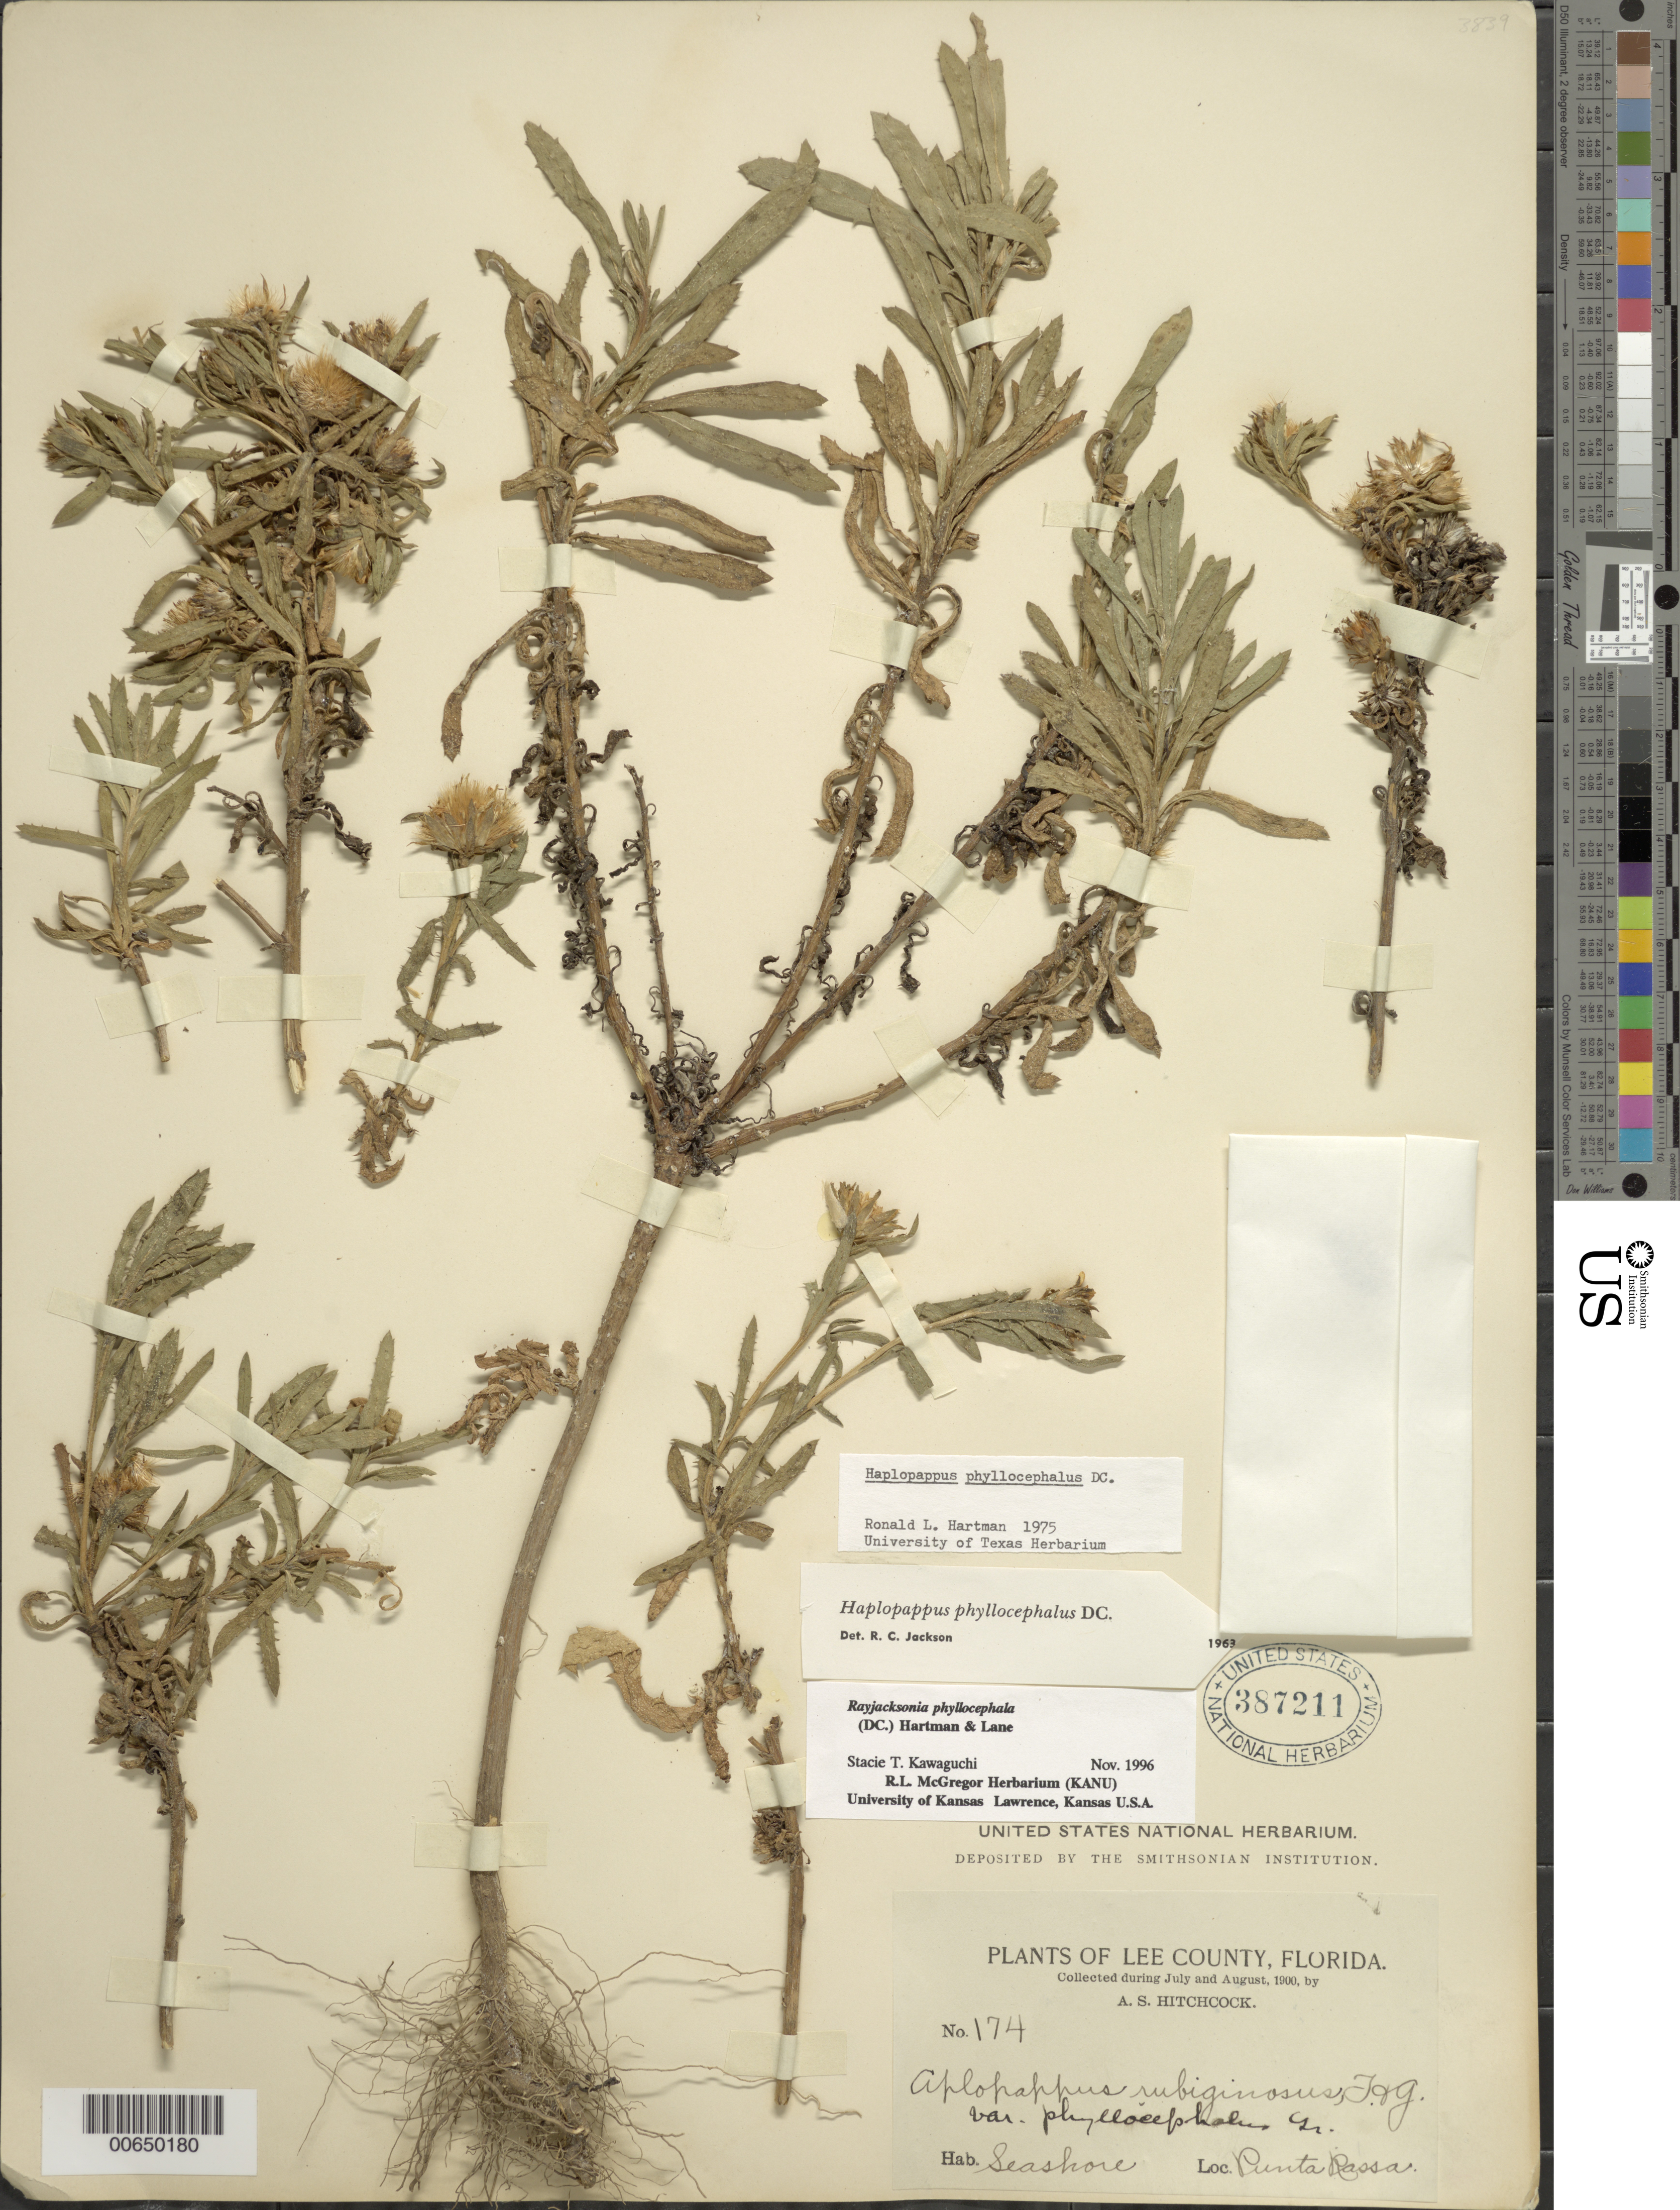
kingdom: Plantae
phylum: Tracheophyta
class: Magnoliopsida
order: Asterales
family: Asteraceae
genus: Rayjacksonia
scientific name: Rayjacksonia phyllocephala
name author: (DC.) R.L. Hartm. & M.A. Lane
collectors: A. S. Hitchcock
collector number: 174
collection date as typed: Jul 1900 to -- Aug 1900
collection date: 1900-07/1900-08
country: United States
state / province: Florida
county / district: Lee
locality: Punta Rassa.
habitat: Seashore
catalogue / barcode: US 387211